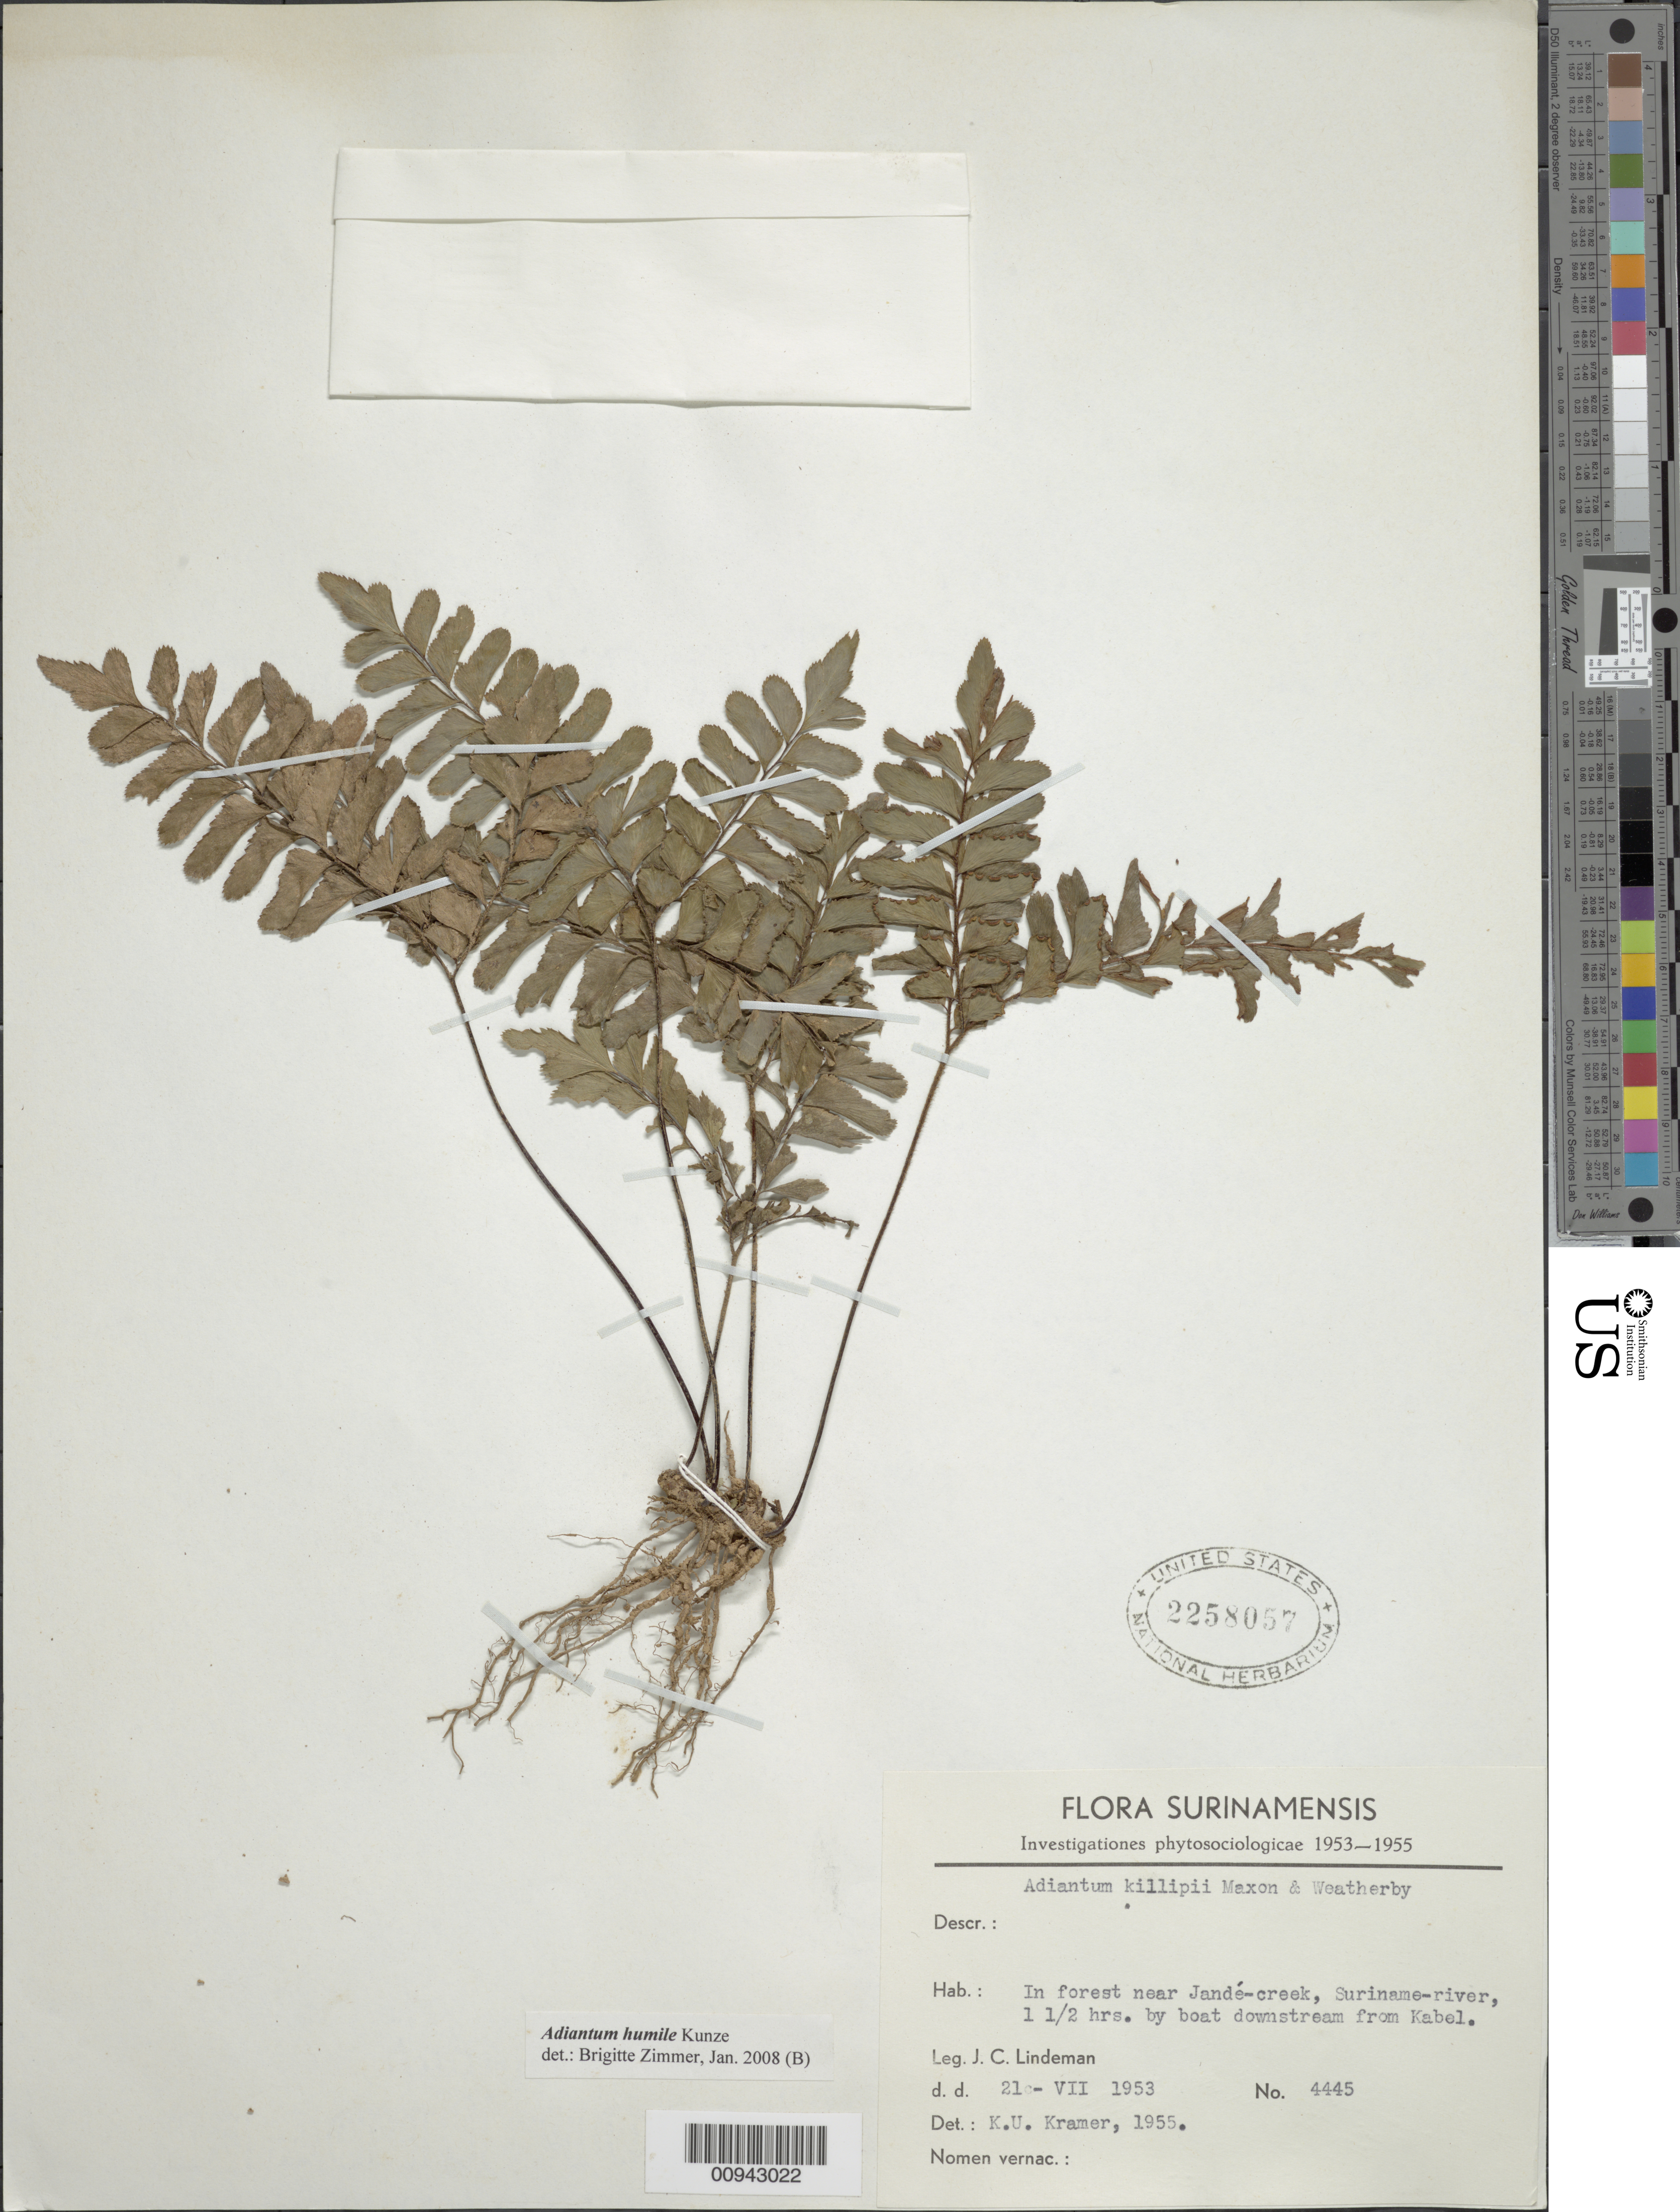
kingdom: Plantae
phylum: Tracheophyta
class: Polypodiopsida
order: Polypodiales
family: Pteridaceae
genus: Adiantum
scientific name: Adiantum humile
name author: Kunze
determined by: Zimmer, B.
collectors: J. C. Lindeman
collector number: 4445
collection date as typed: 21-Jul-53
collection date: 1953-07-21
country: Suriname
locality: Jandé Creek vic., Surinam R., 1 1/2 hrs. by boat downstream from Kabel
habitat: Forest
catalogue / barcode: US 2258057